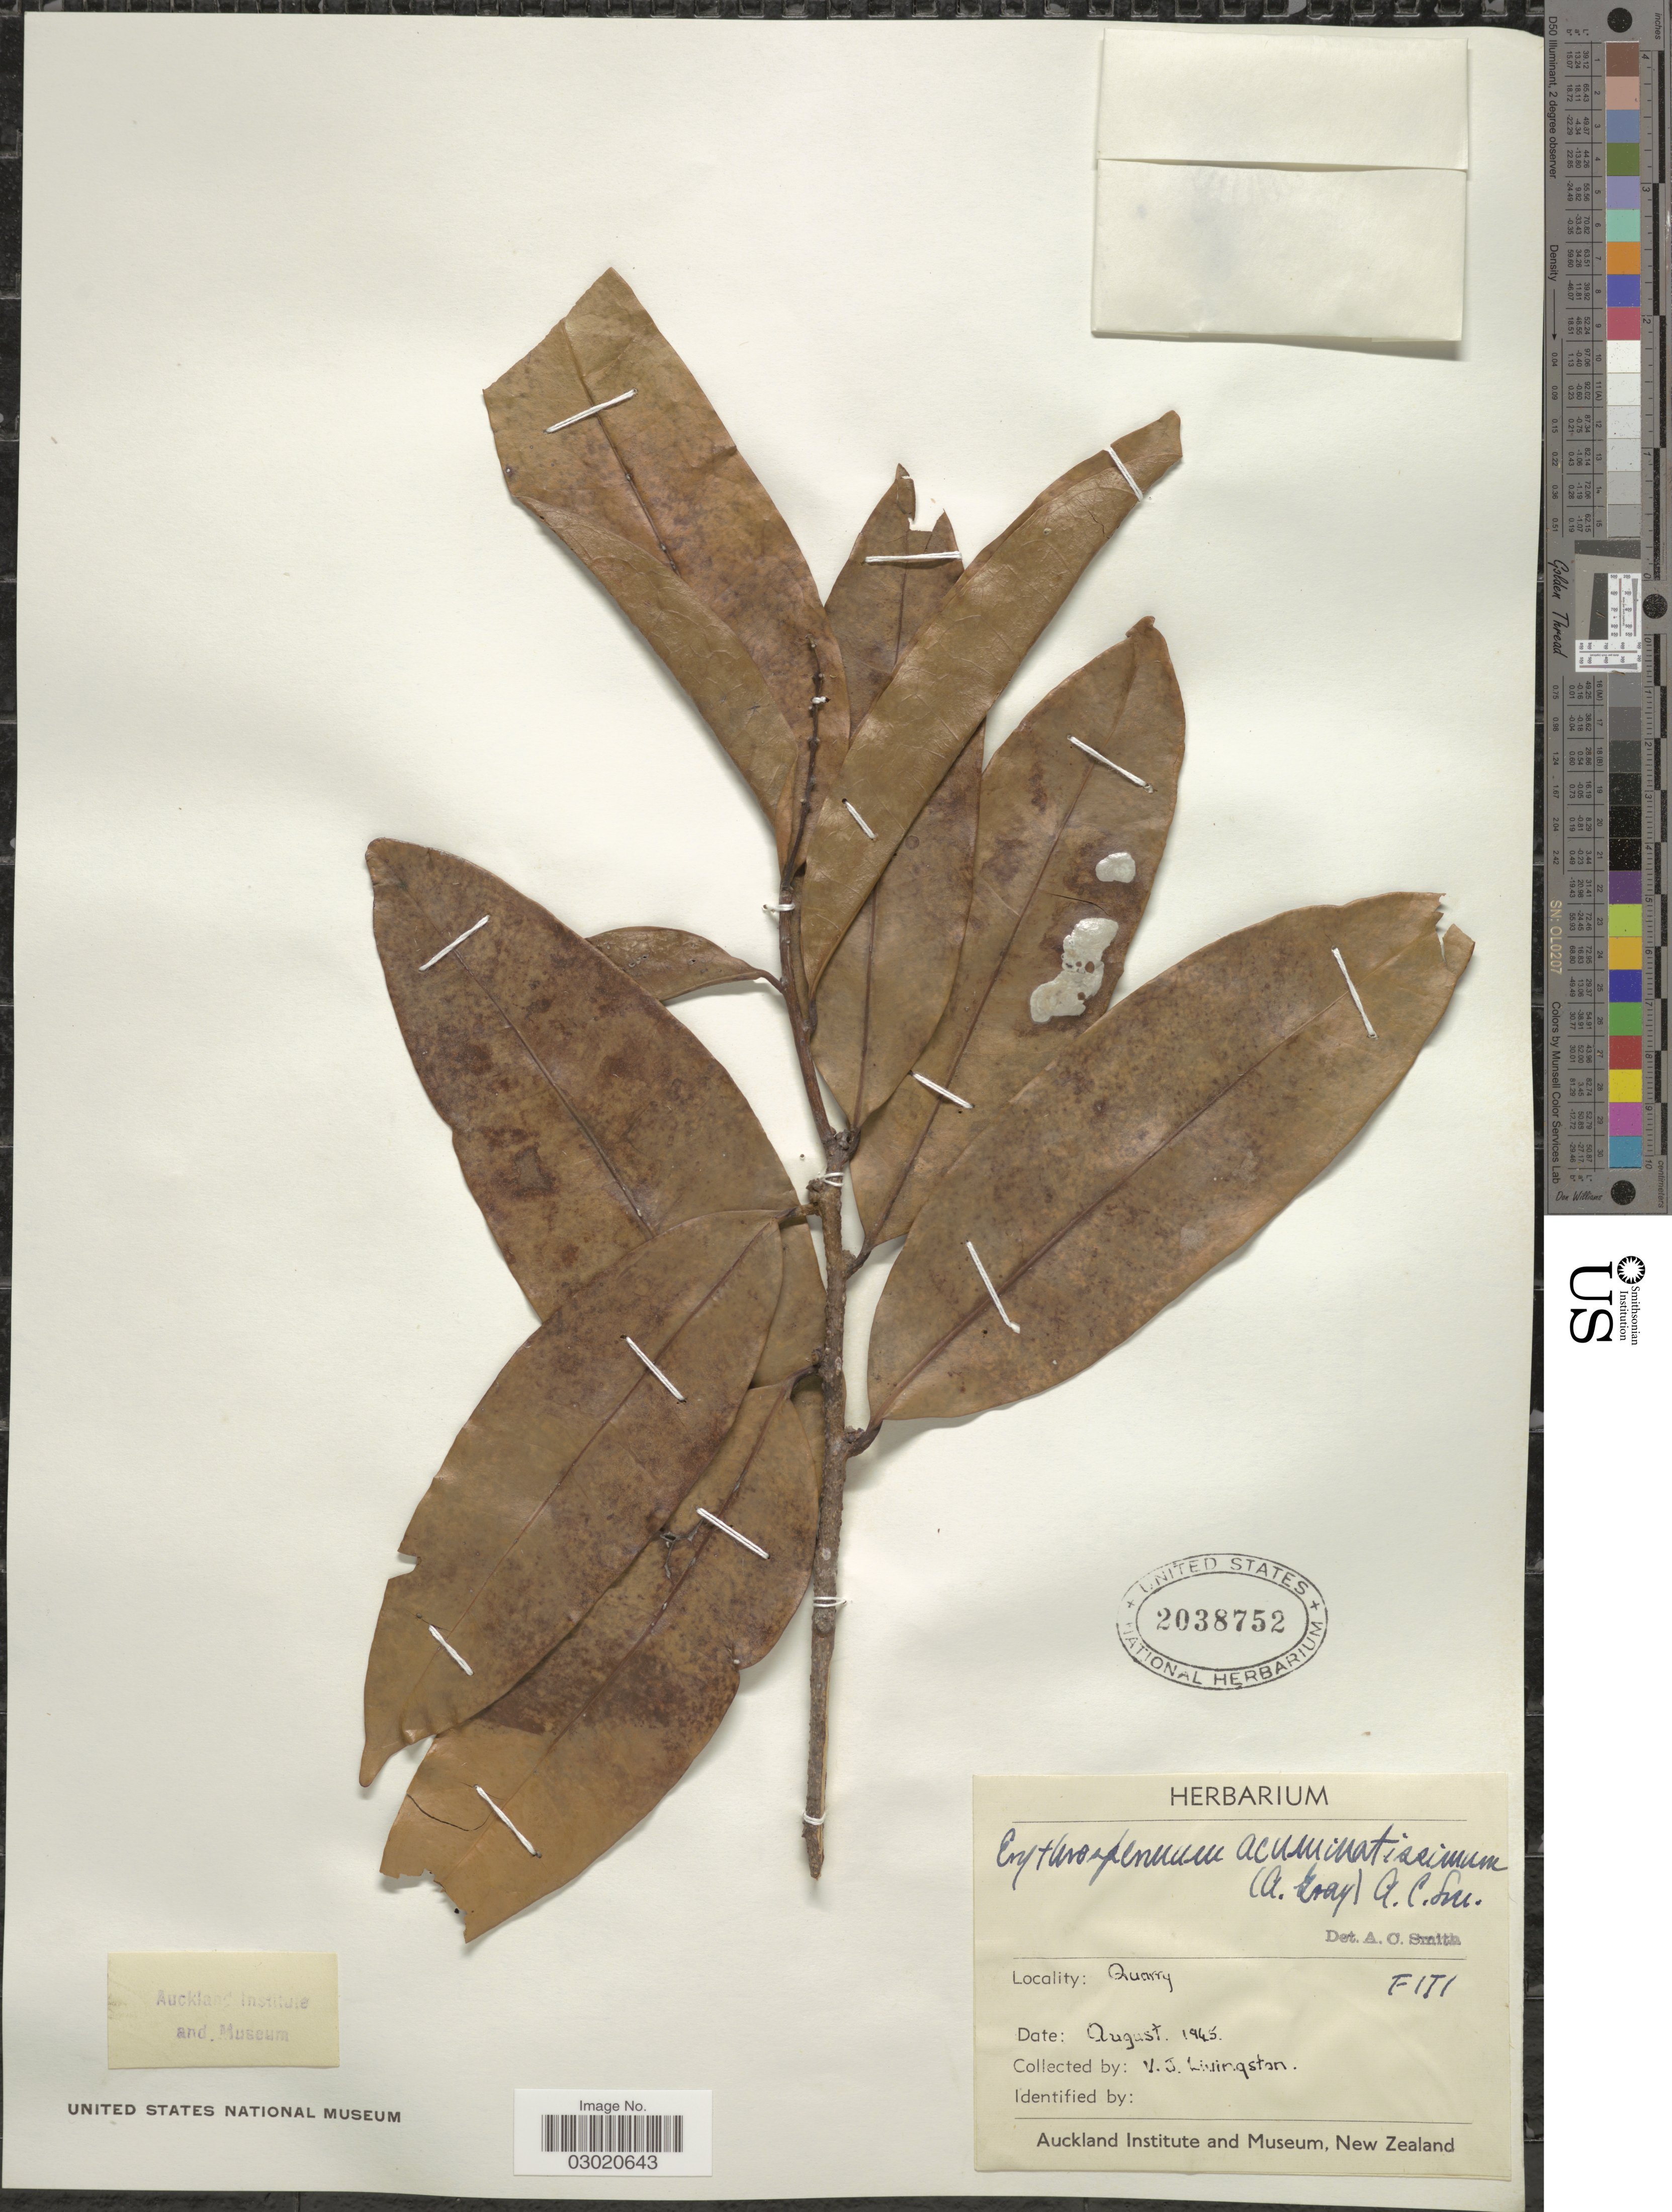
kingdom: Plantae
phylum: Tracheophyta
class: Magnoliopsida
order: Malpighiales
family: Achariaceae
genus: Erythrospermum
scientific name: Erythrospermum acuminatissimum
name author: (A. Gray) A.C. Sm.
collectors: V. Livingston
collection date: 1945-08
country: Fiji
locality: Quarry.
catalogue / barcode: US 2038752